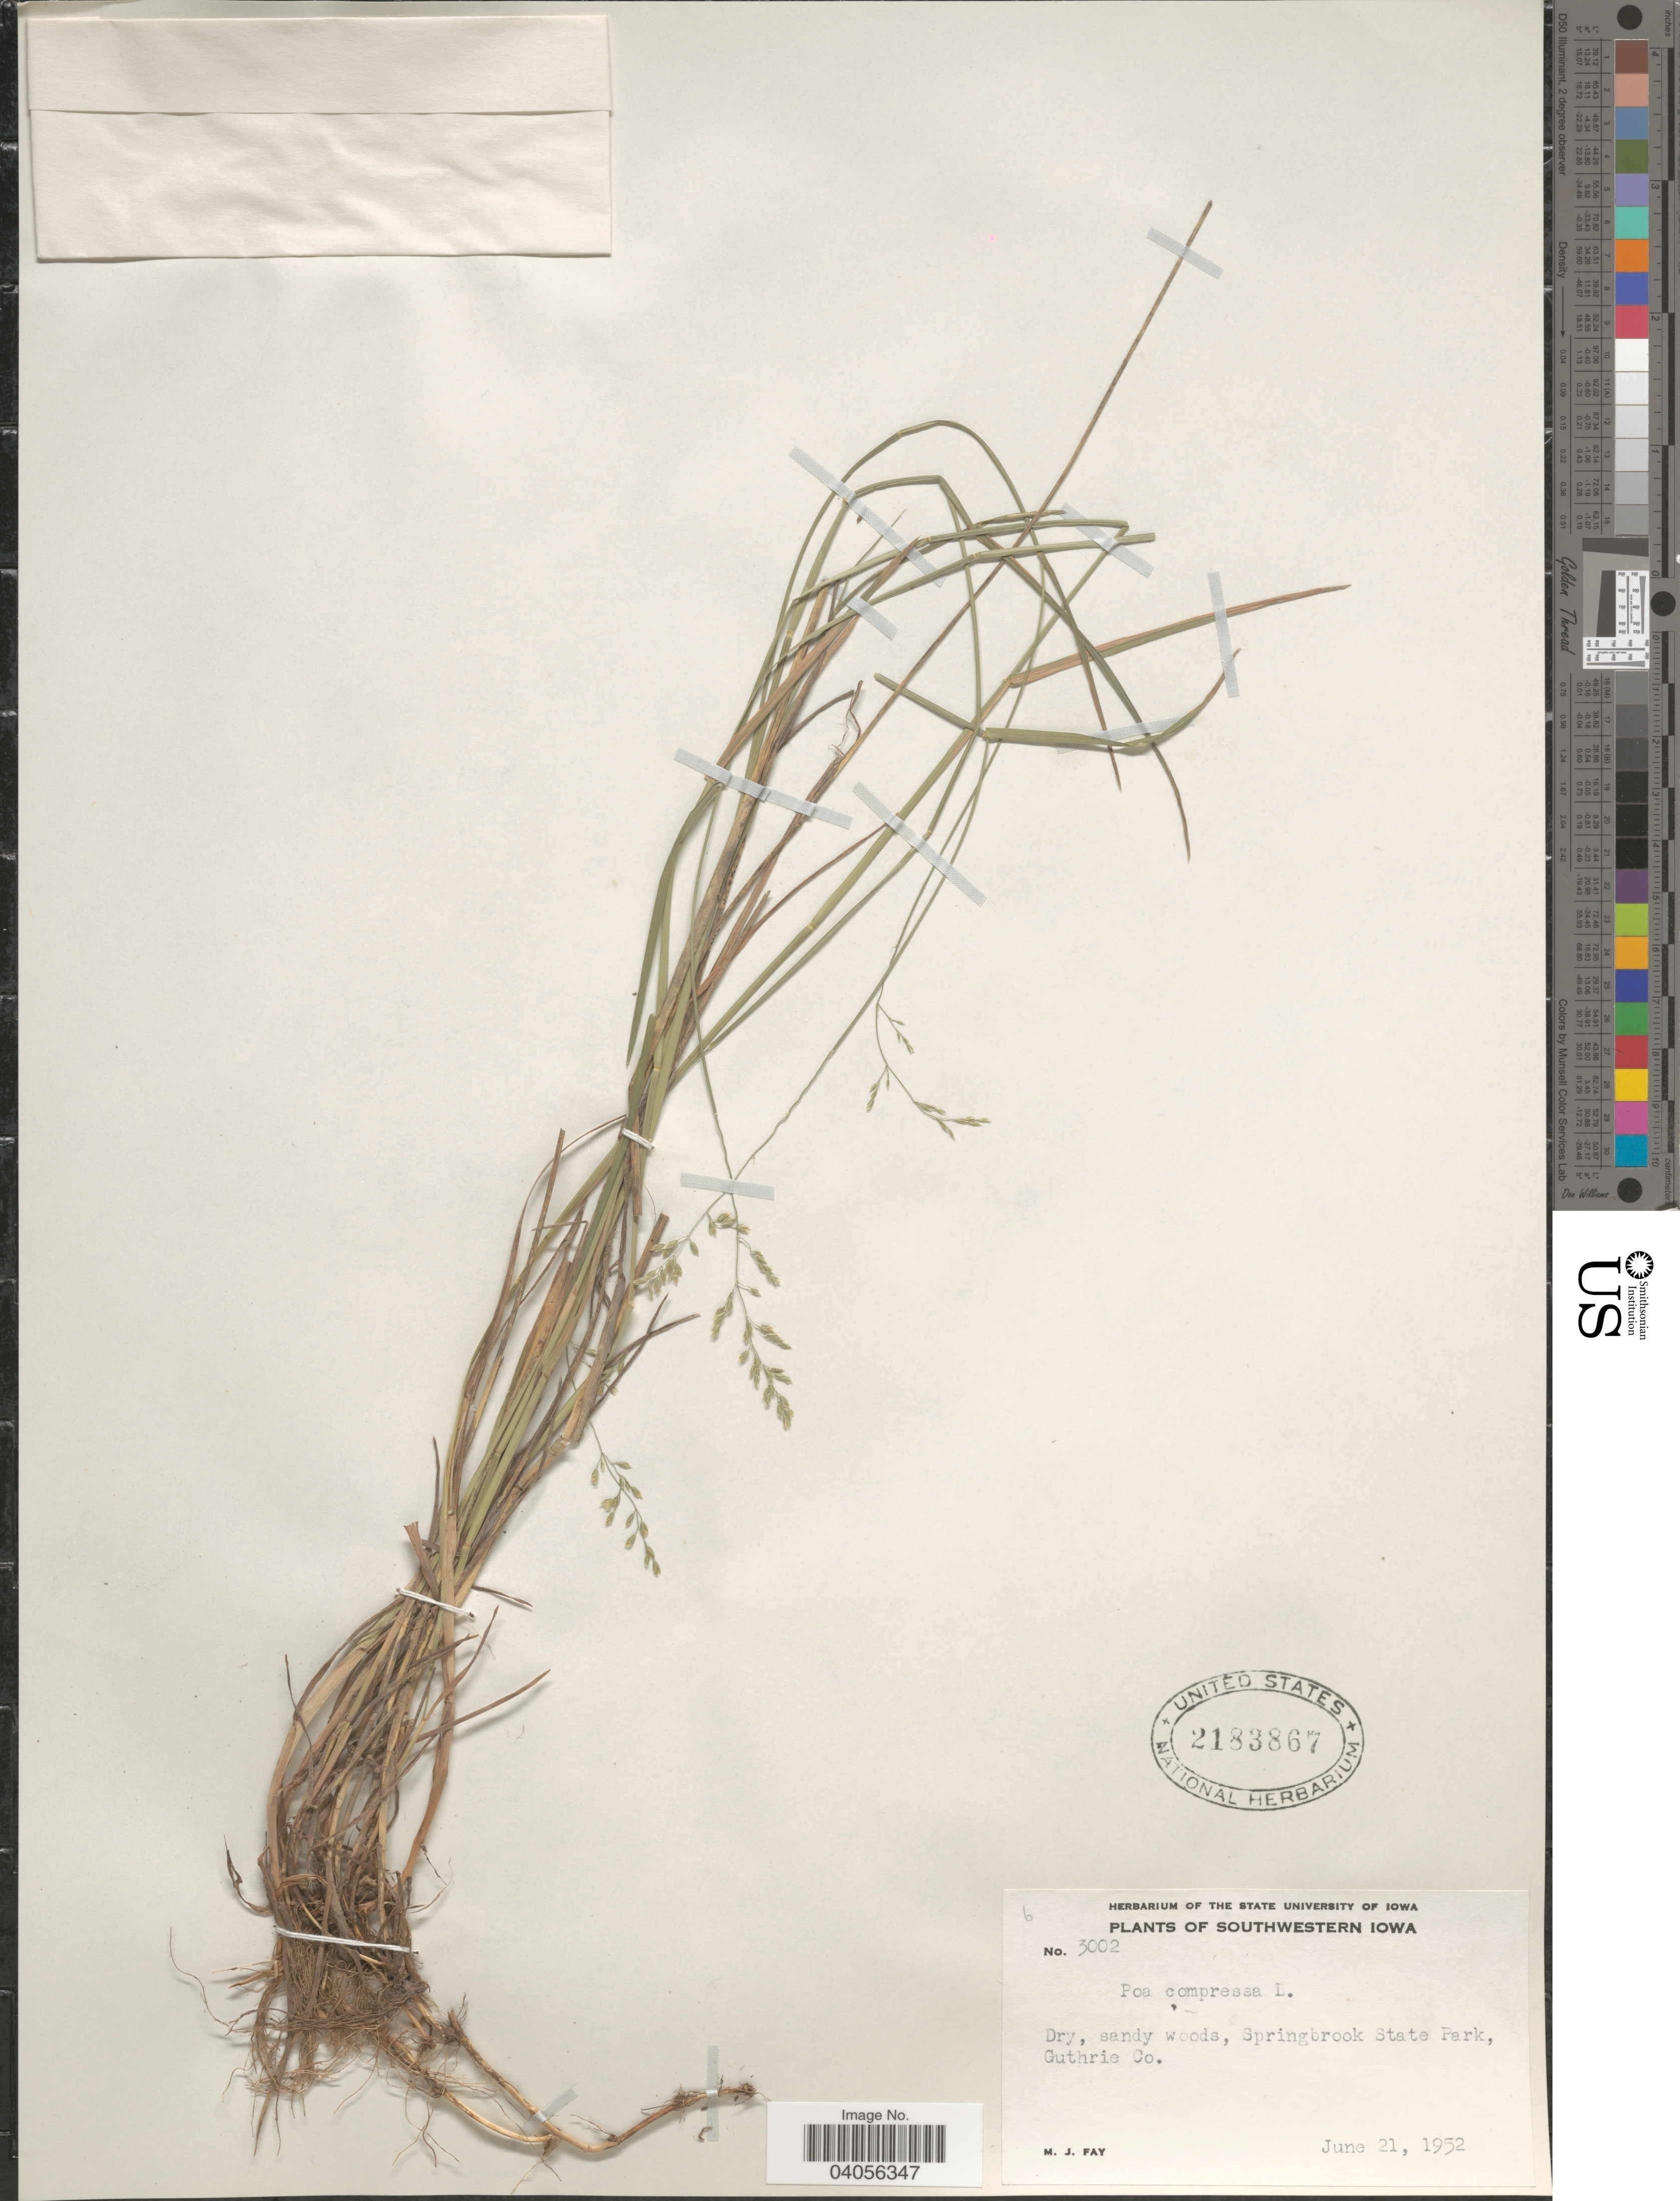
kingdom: Plantae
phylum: Tracheophyta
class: Liliopsida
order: Poales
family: Poaceae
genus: Poa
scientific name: Poa compressa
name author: L.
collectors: M. Fay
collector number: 3002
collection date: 1952-06-21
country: United States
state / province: Iowa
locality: Southwestern Iowa. Dry, sandy woods, Springbrook State Park, Guthrie Co.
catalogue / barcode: US 2183867